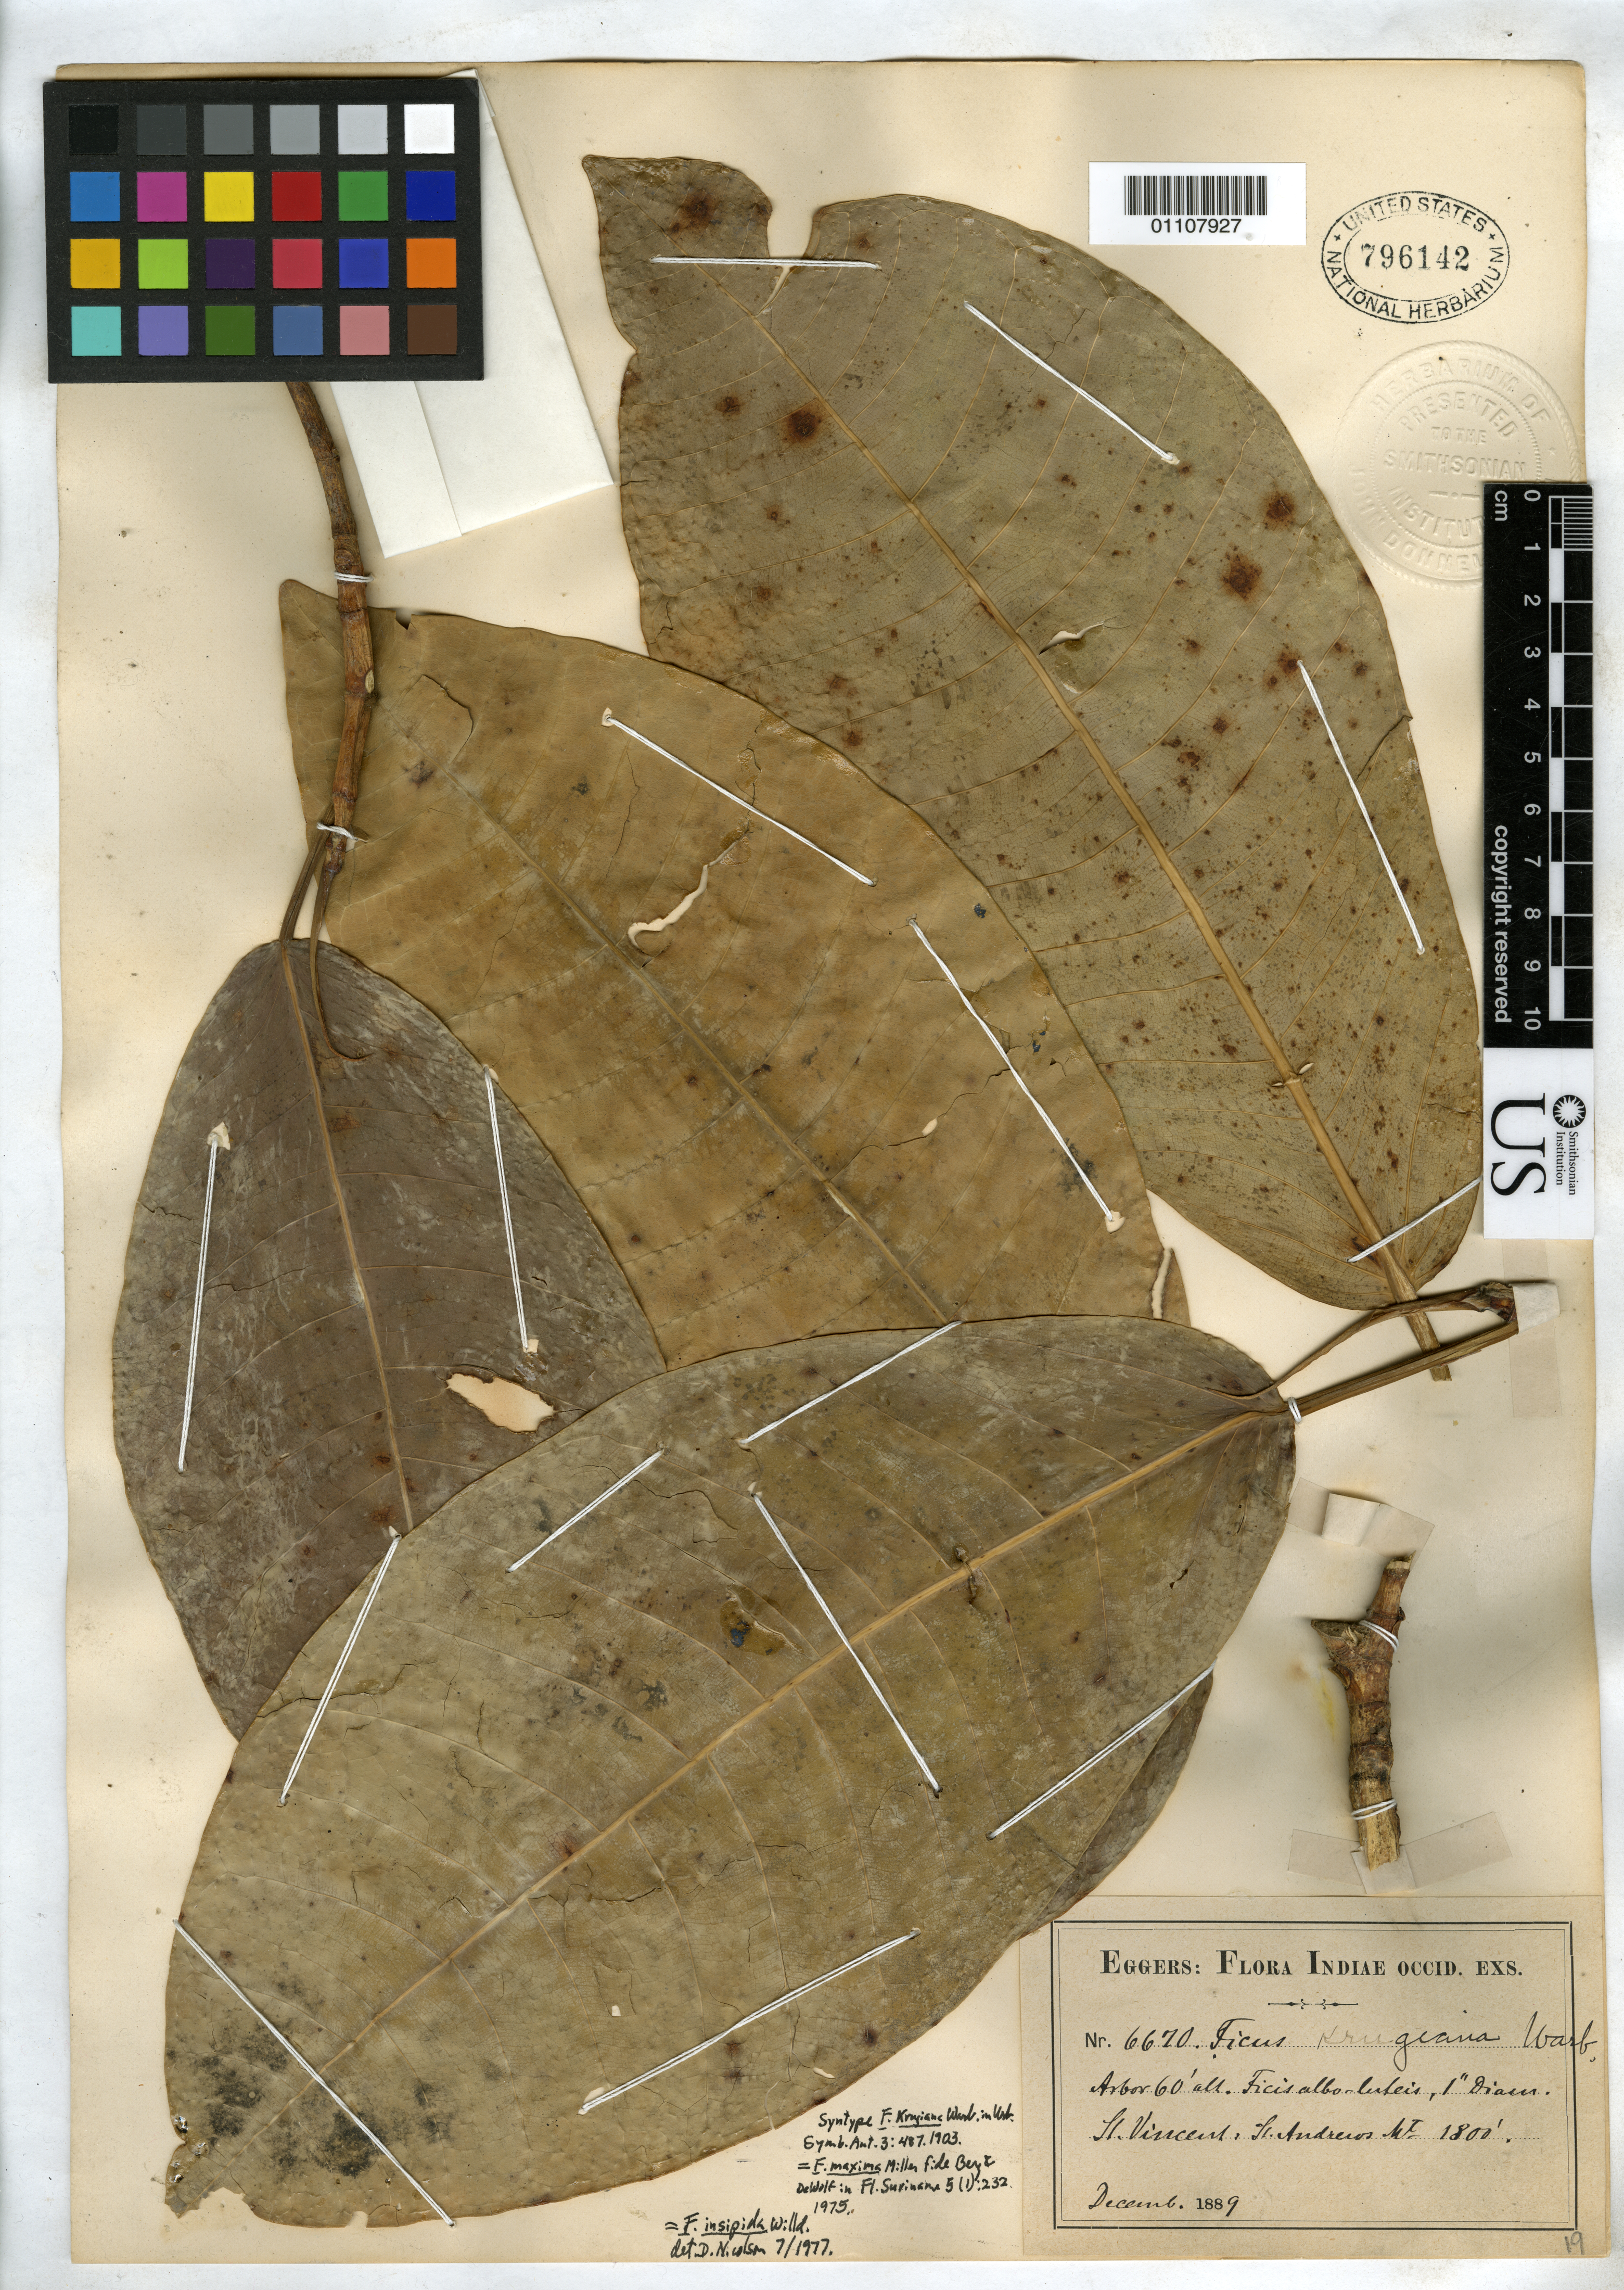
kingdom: Plantae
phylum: Tracheophyta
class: Magnoliopsida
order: Rosales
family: Moraceae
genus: Ficus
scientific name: Ficus krugiana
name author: Warb. in Urb.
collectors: H. F. A. von Eggers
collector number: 6670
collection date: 1889-12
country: St. Vincent - Grenadines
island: St. Vincent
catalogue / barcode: US 796142